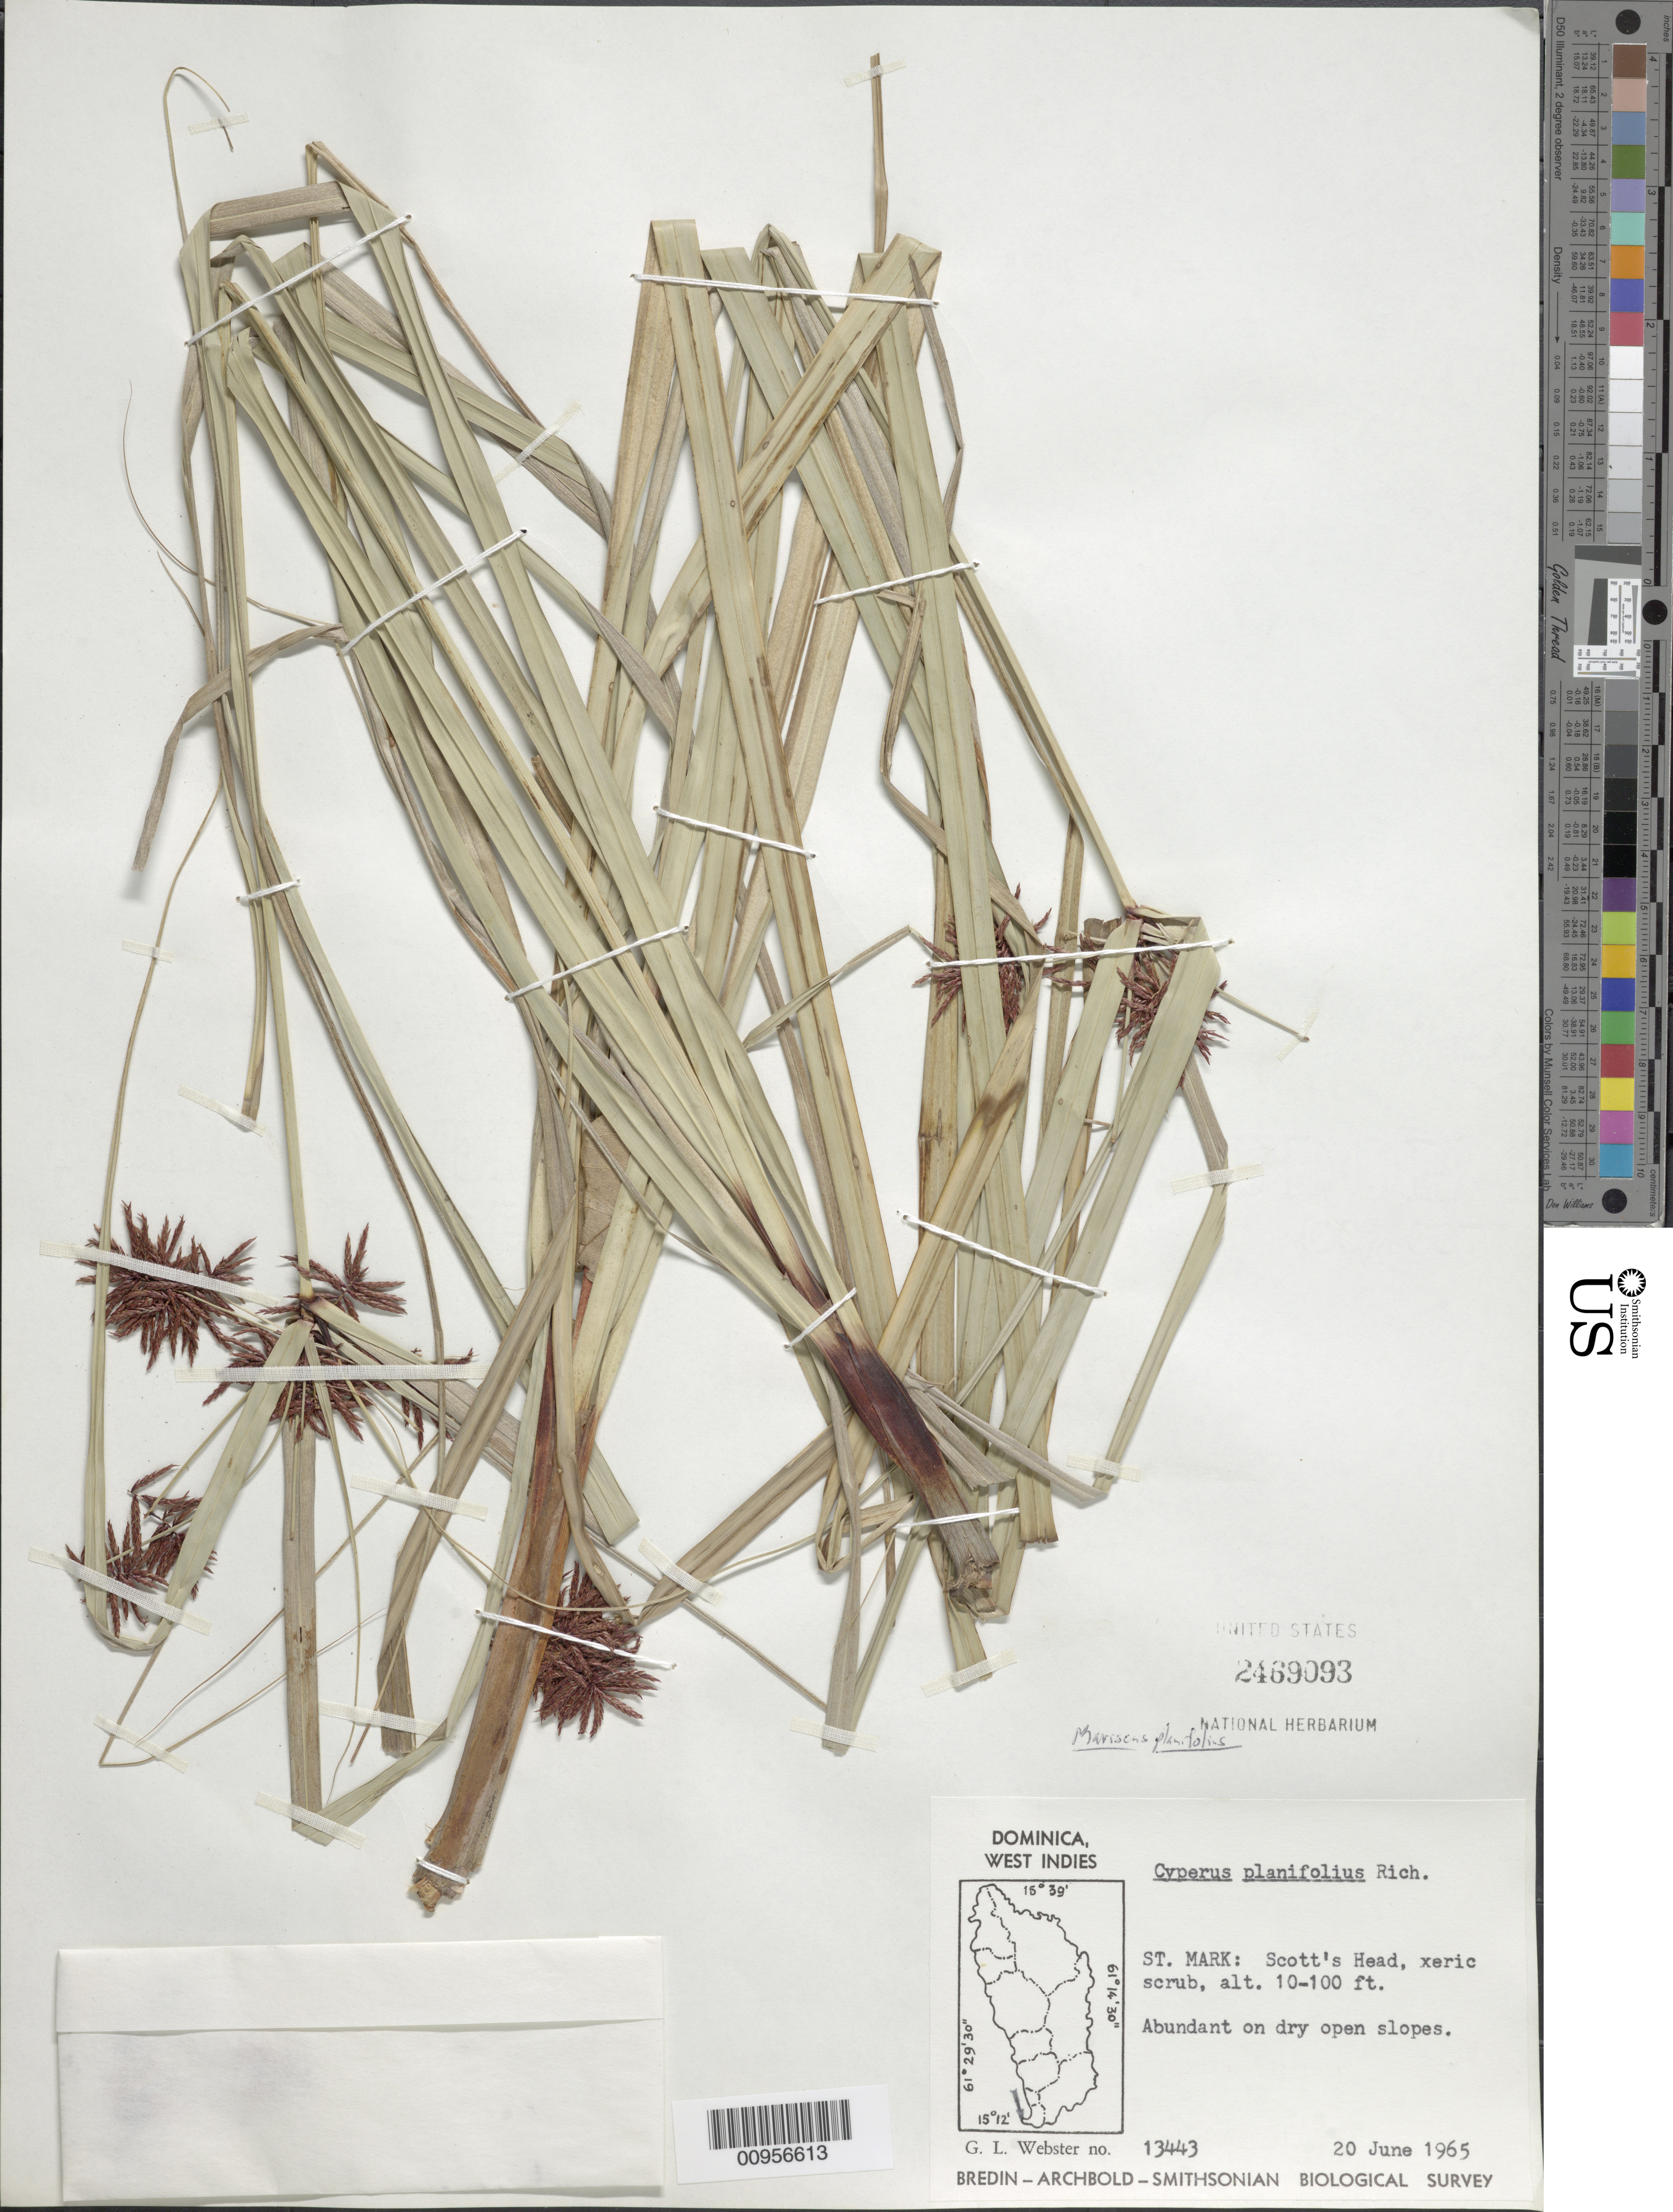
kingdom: Plantae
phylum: Tracheophyta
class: Liliopsida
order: Poales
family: Cyperaceae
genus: Cyperus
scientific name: Cyperus planifolius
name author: Rich.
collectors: G. L. Webster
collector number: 13443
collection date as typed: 20 Jun 1965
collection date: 1965-06-20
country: Dominica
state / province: St. Mark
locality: Scott's Head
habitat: Xeric scrub, on dry open slopes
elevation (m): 3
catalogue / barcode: US 2469093